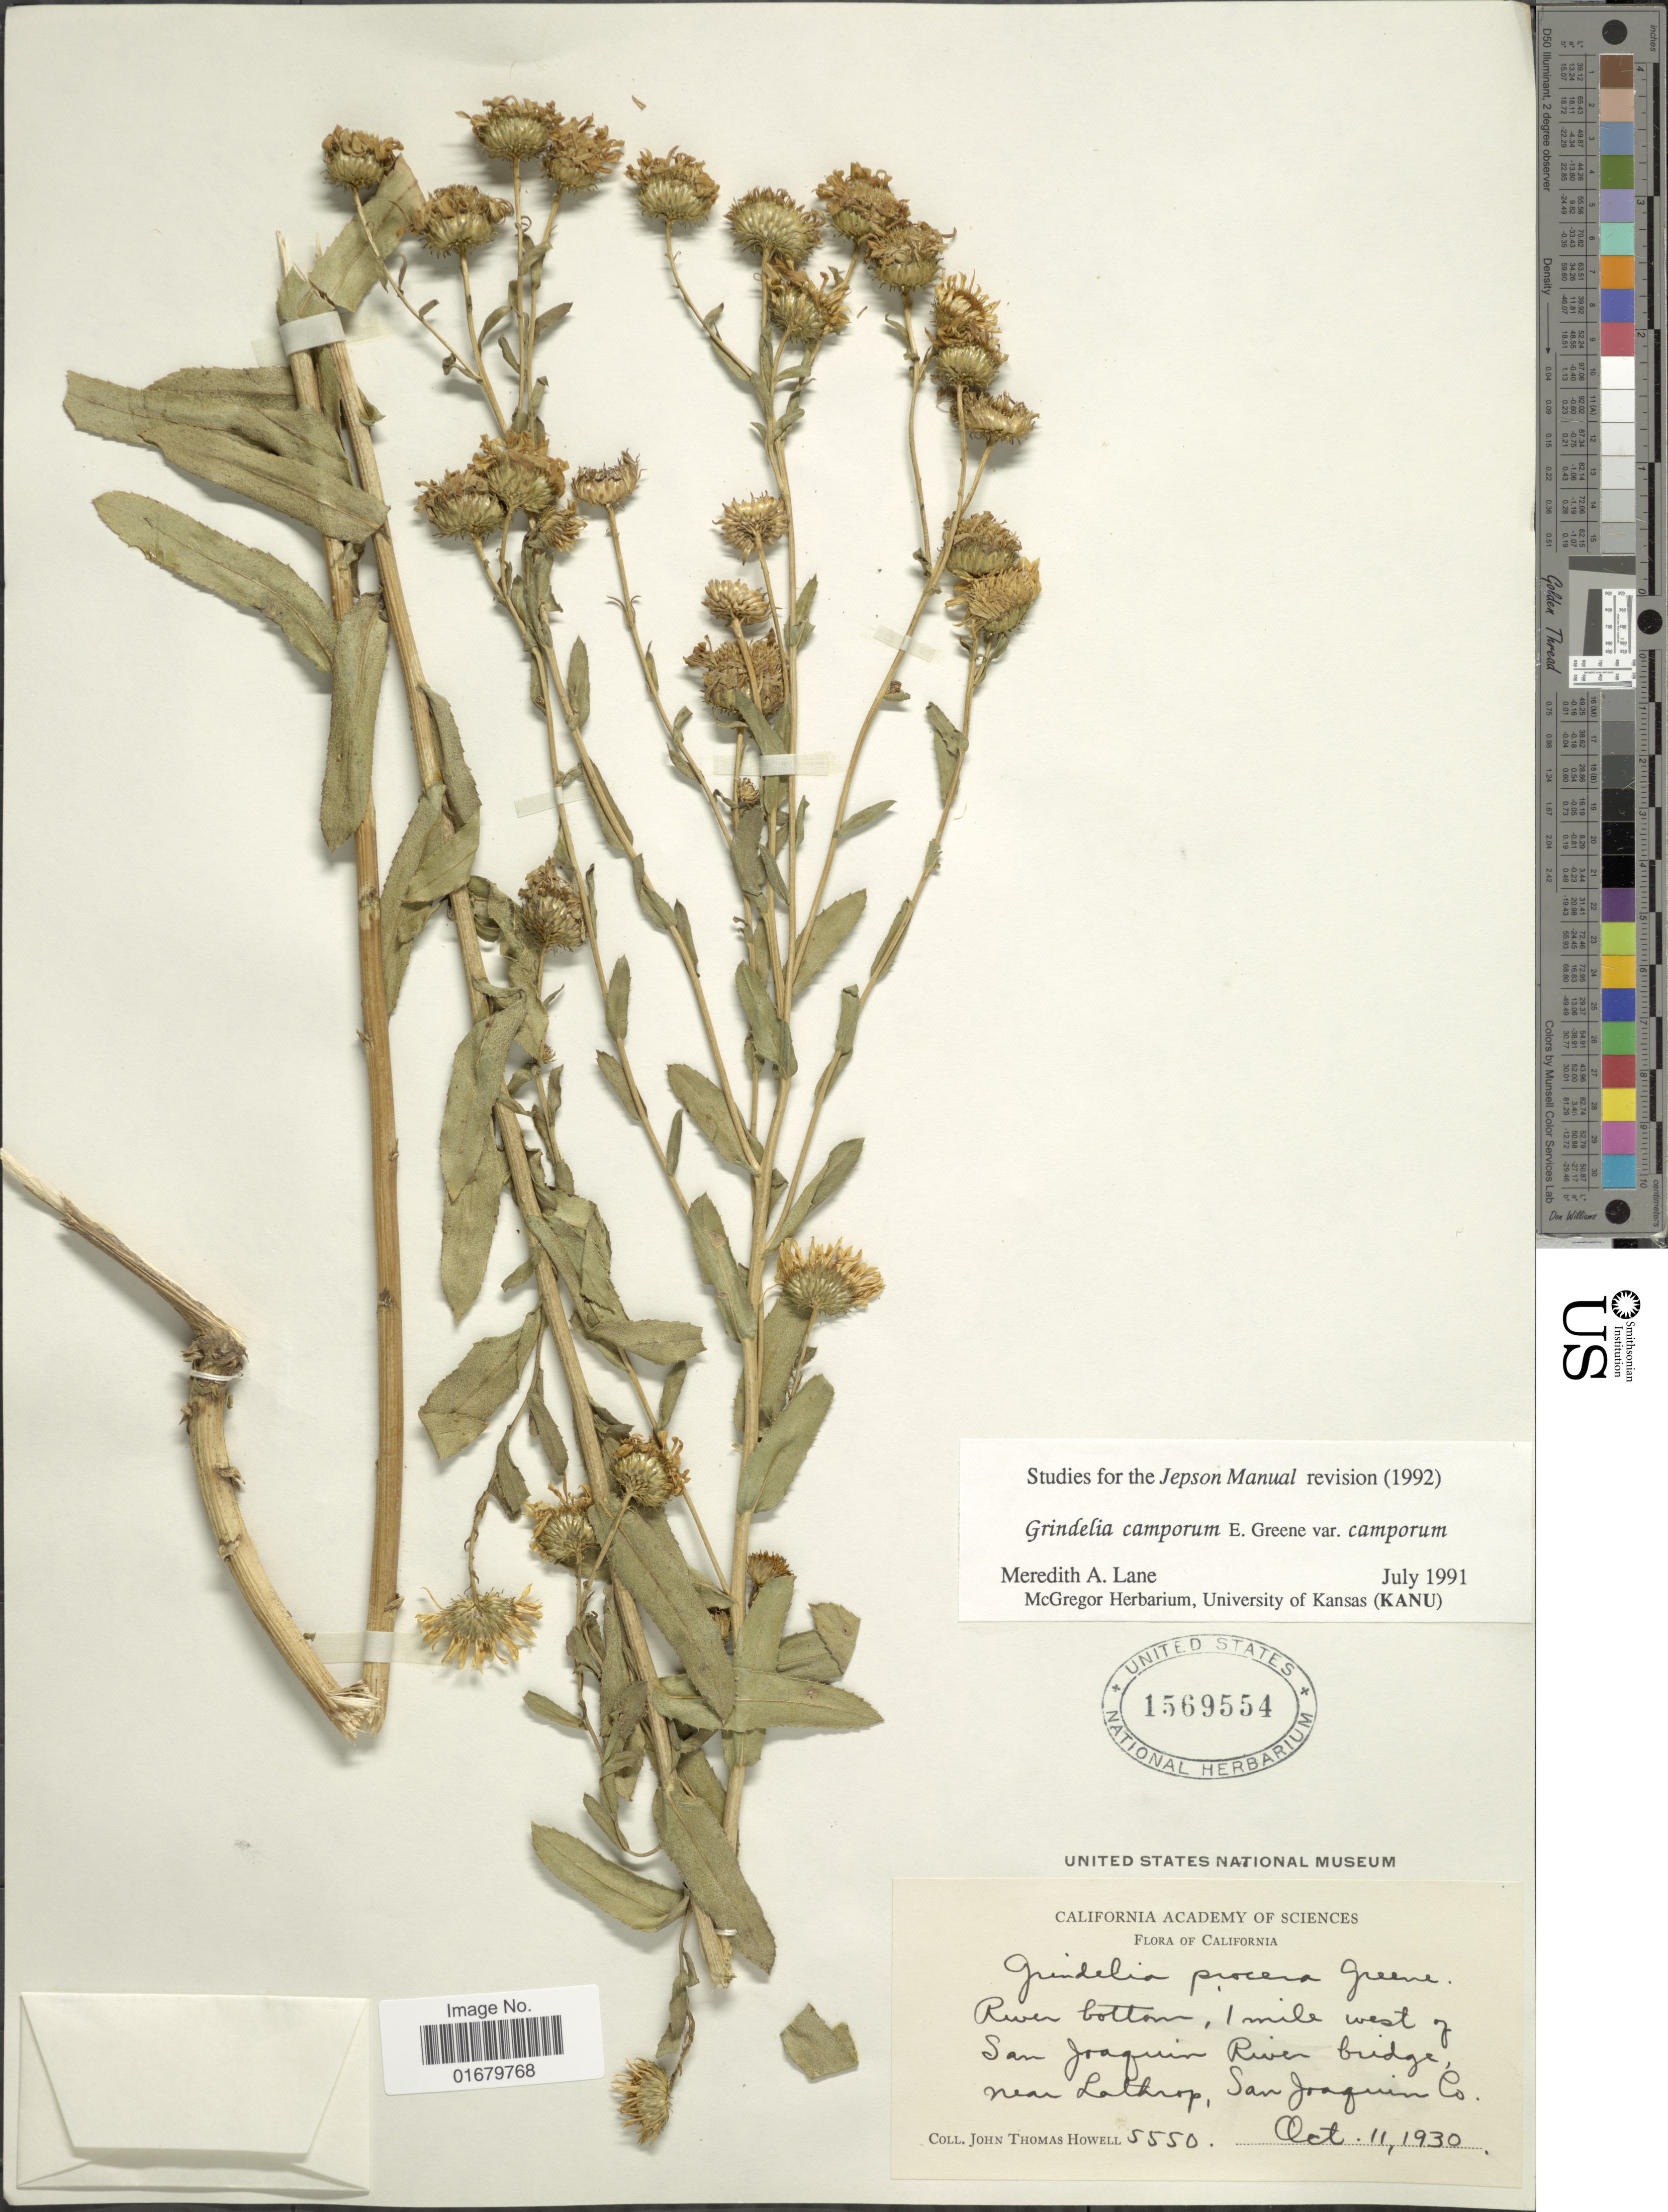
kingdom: Plantae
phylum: Tracheophyta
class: Magnoliopsida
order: Asterales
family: Asteraceae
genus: Grindelia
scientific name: Grindelia camporum var. camporum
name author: Greene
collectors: J. T. Howell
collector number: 5550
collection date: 1930-10-11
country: United States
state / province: California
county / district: San Joaquin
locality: San Joaquin River bridge, near Lathrop, San Joaquin Co.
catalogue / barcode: US 1569554